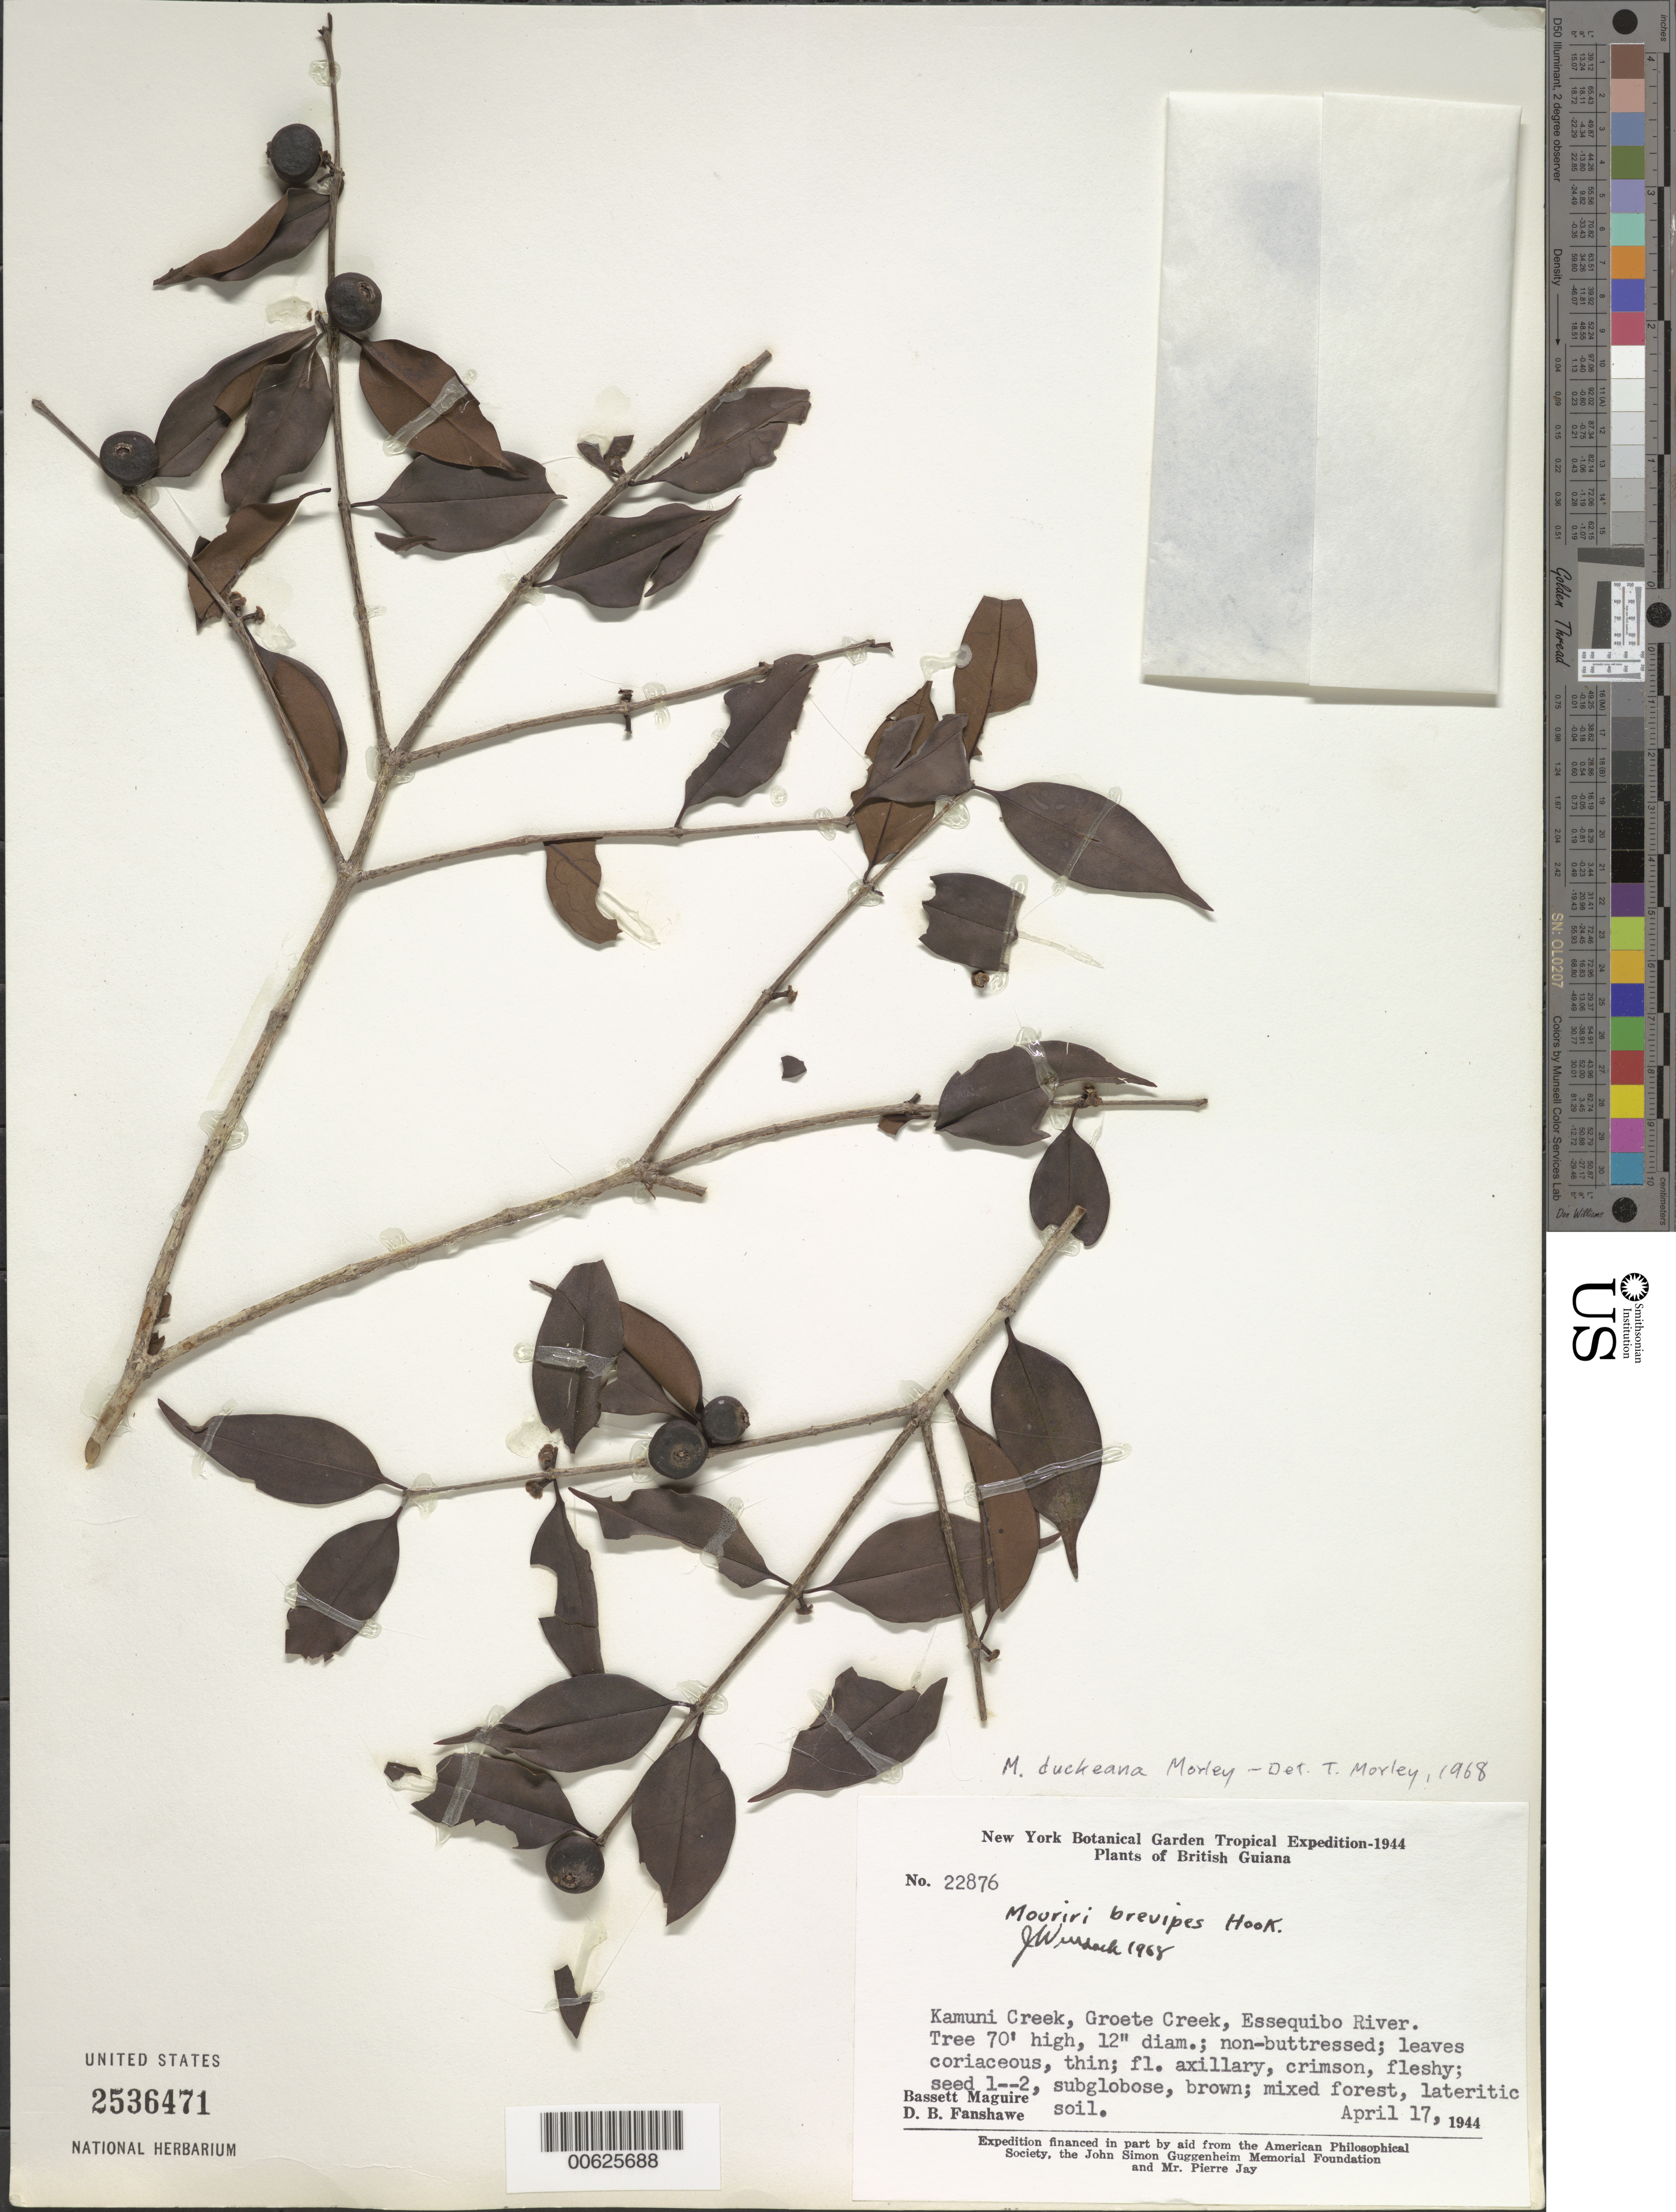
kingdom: Plantae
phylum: Tracheophyta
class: Magnoliopsida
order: Myrtales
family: Melastomataceae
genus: Mouriri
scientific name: Mouriri duckeana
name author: Morley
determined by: Morley, T.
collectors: B. Maguire & D. B. Fanshawe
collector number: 22876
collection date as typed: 17-Apr-44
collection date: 1944-04-17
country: Guyana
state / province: Essequibo Isl-W. Demerara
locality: Kamuni Creek, Groete Creek, Essequibo River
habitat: Mixed forest, lateritic soil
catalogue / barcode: US 2536471